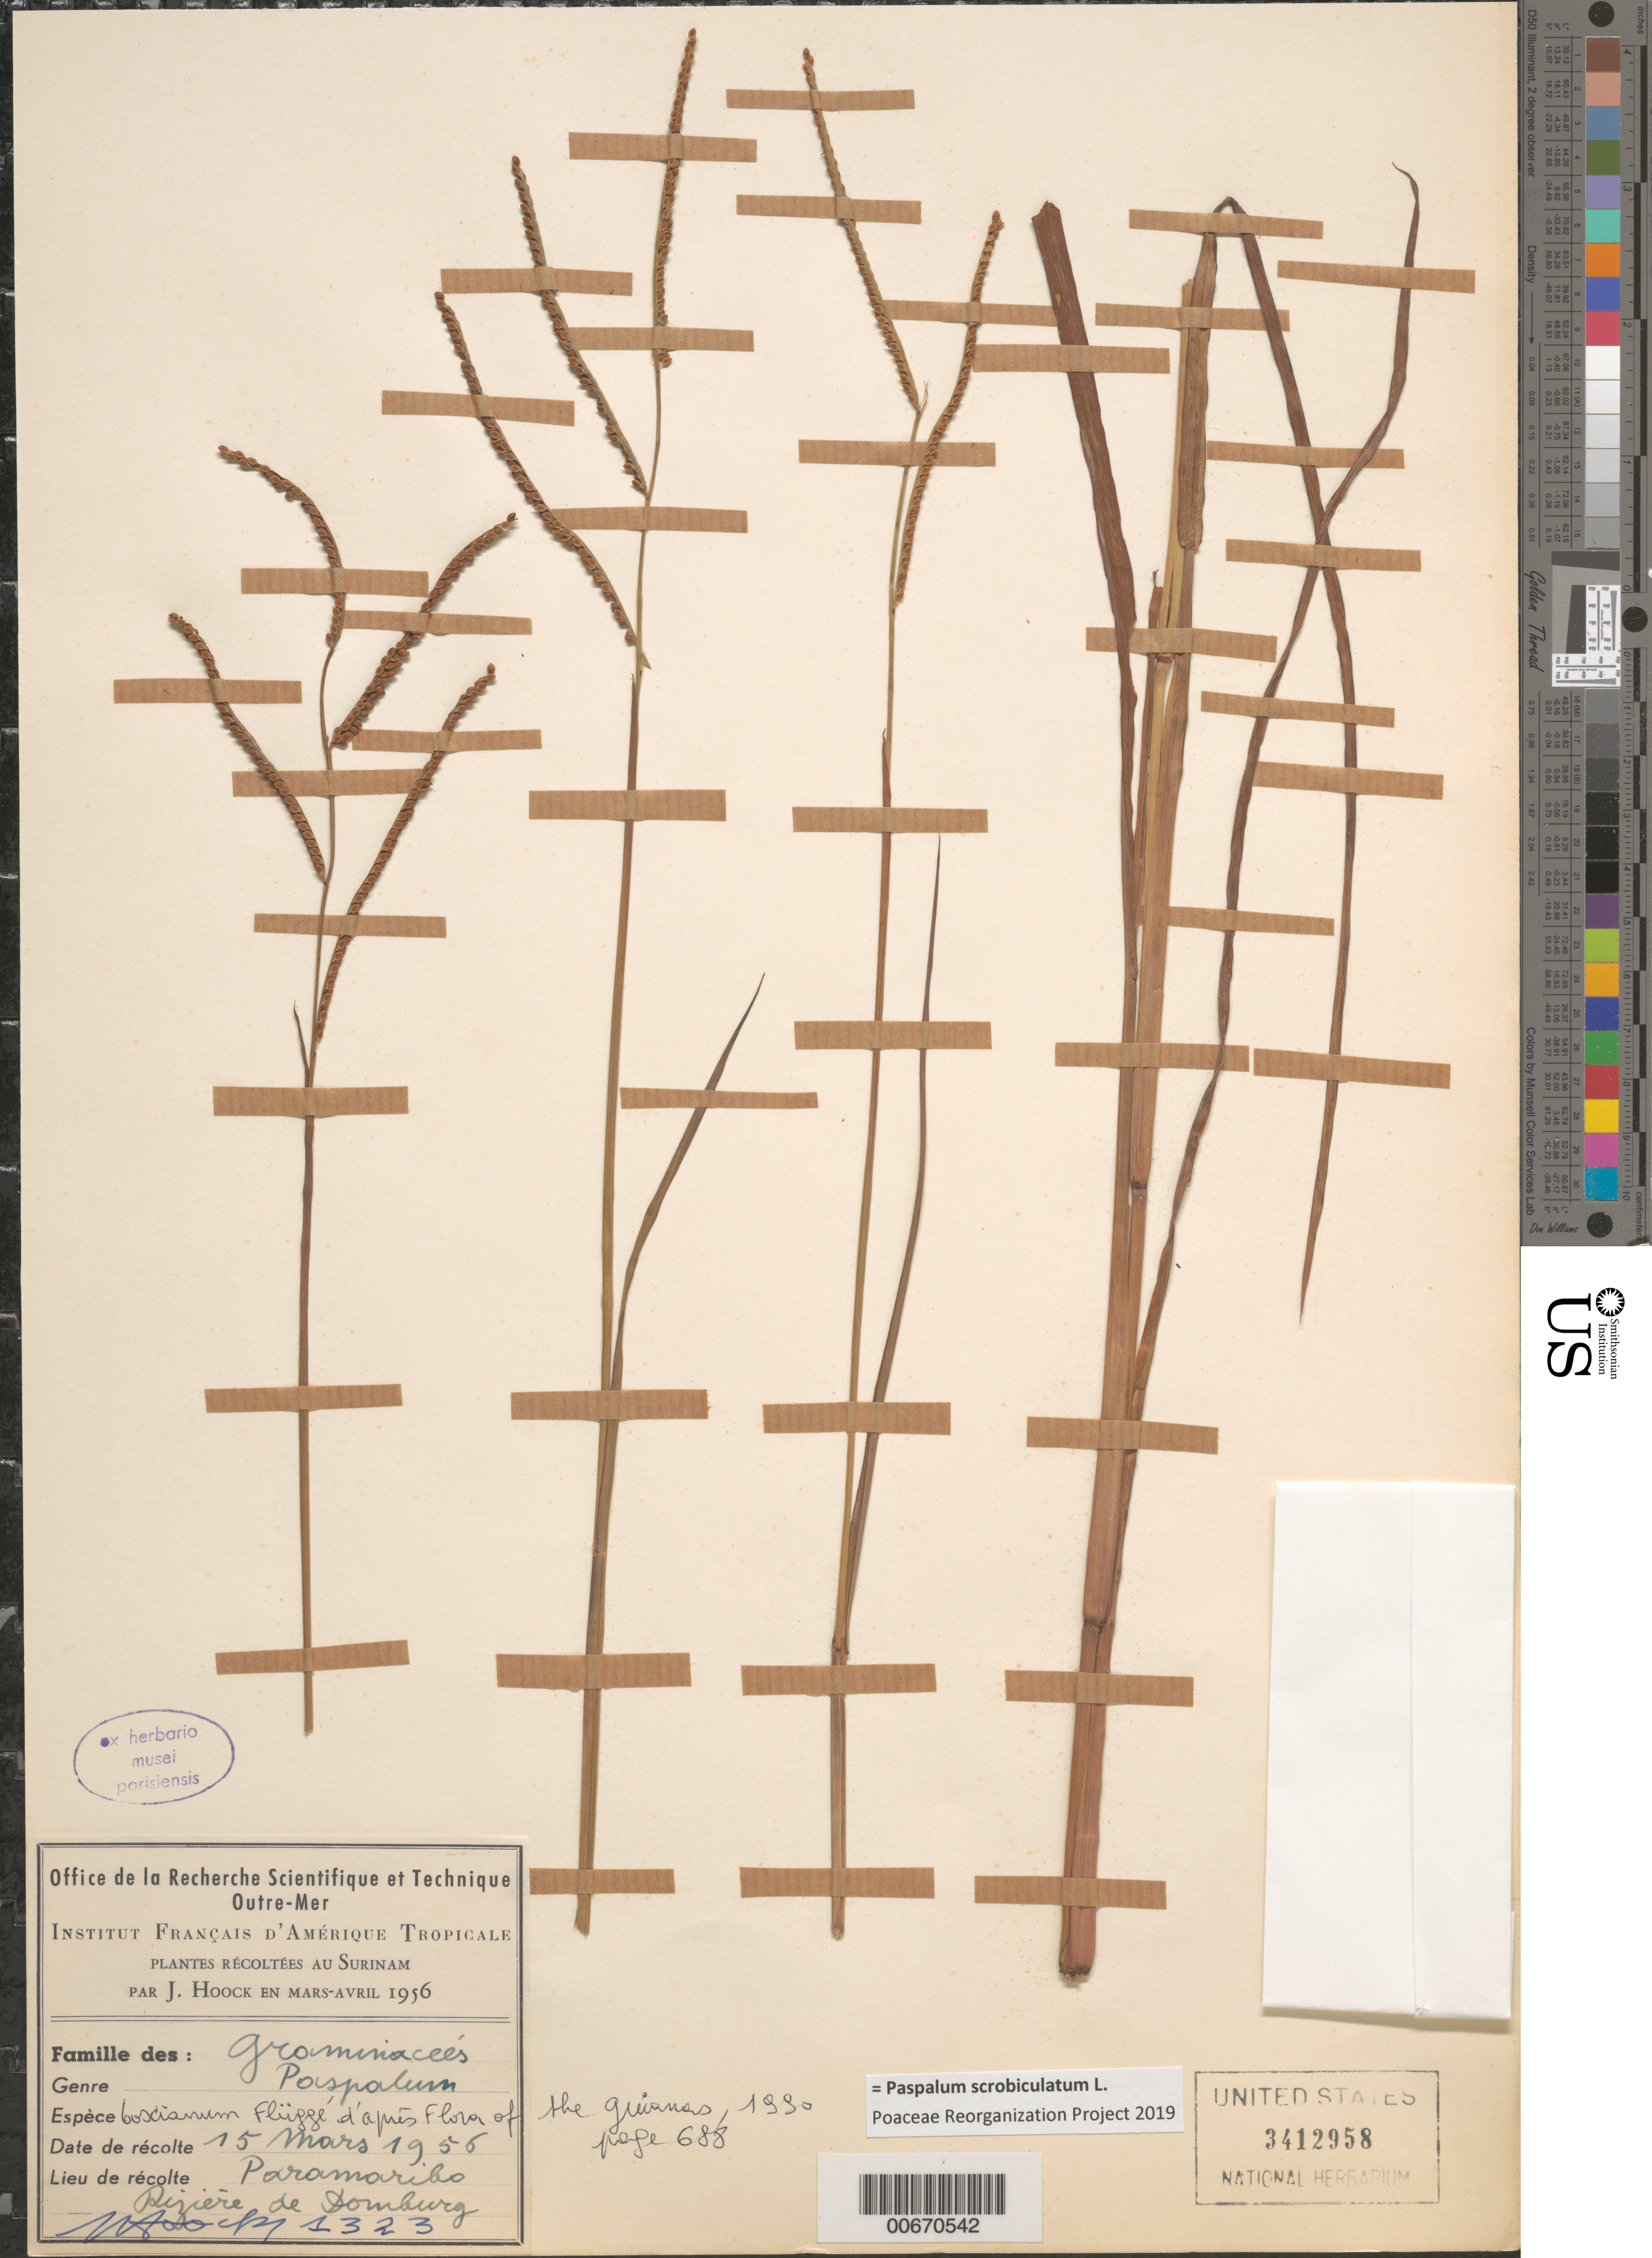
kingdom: Plantae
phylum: Tracheophyta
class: Liliopsida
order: Poales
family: Poaceae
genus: Paspalum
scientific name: Paspalum boscianum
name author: Flüggé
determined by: Judziewicz, E. J.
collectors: J. Hoock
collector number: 1323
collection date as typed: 15-Mar-56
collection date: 1956-03-15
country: Suriname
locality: Paramaribo, Route de Domburg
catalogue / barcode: US 3412958